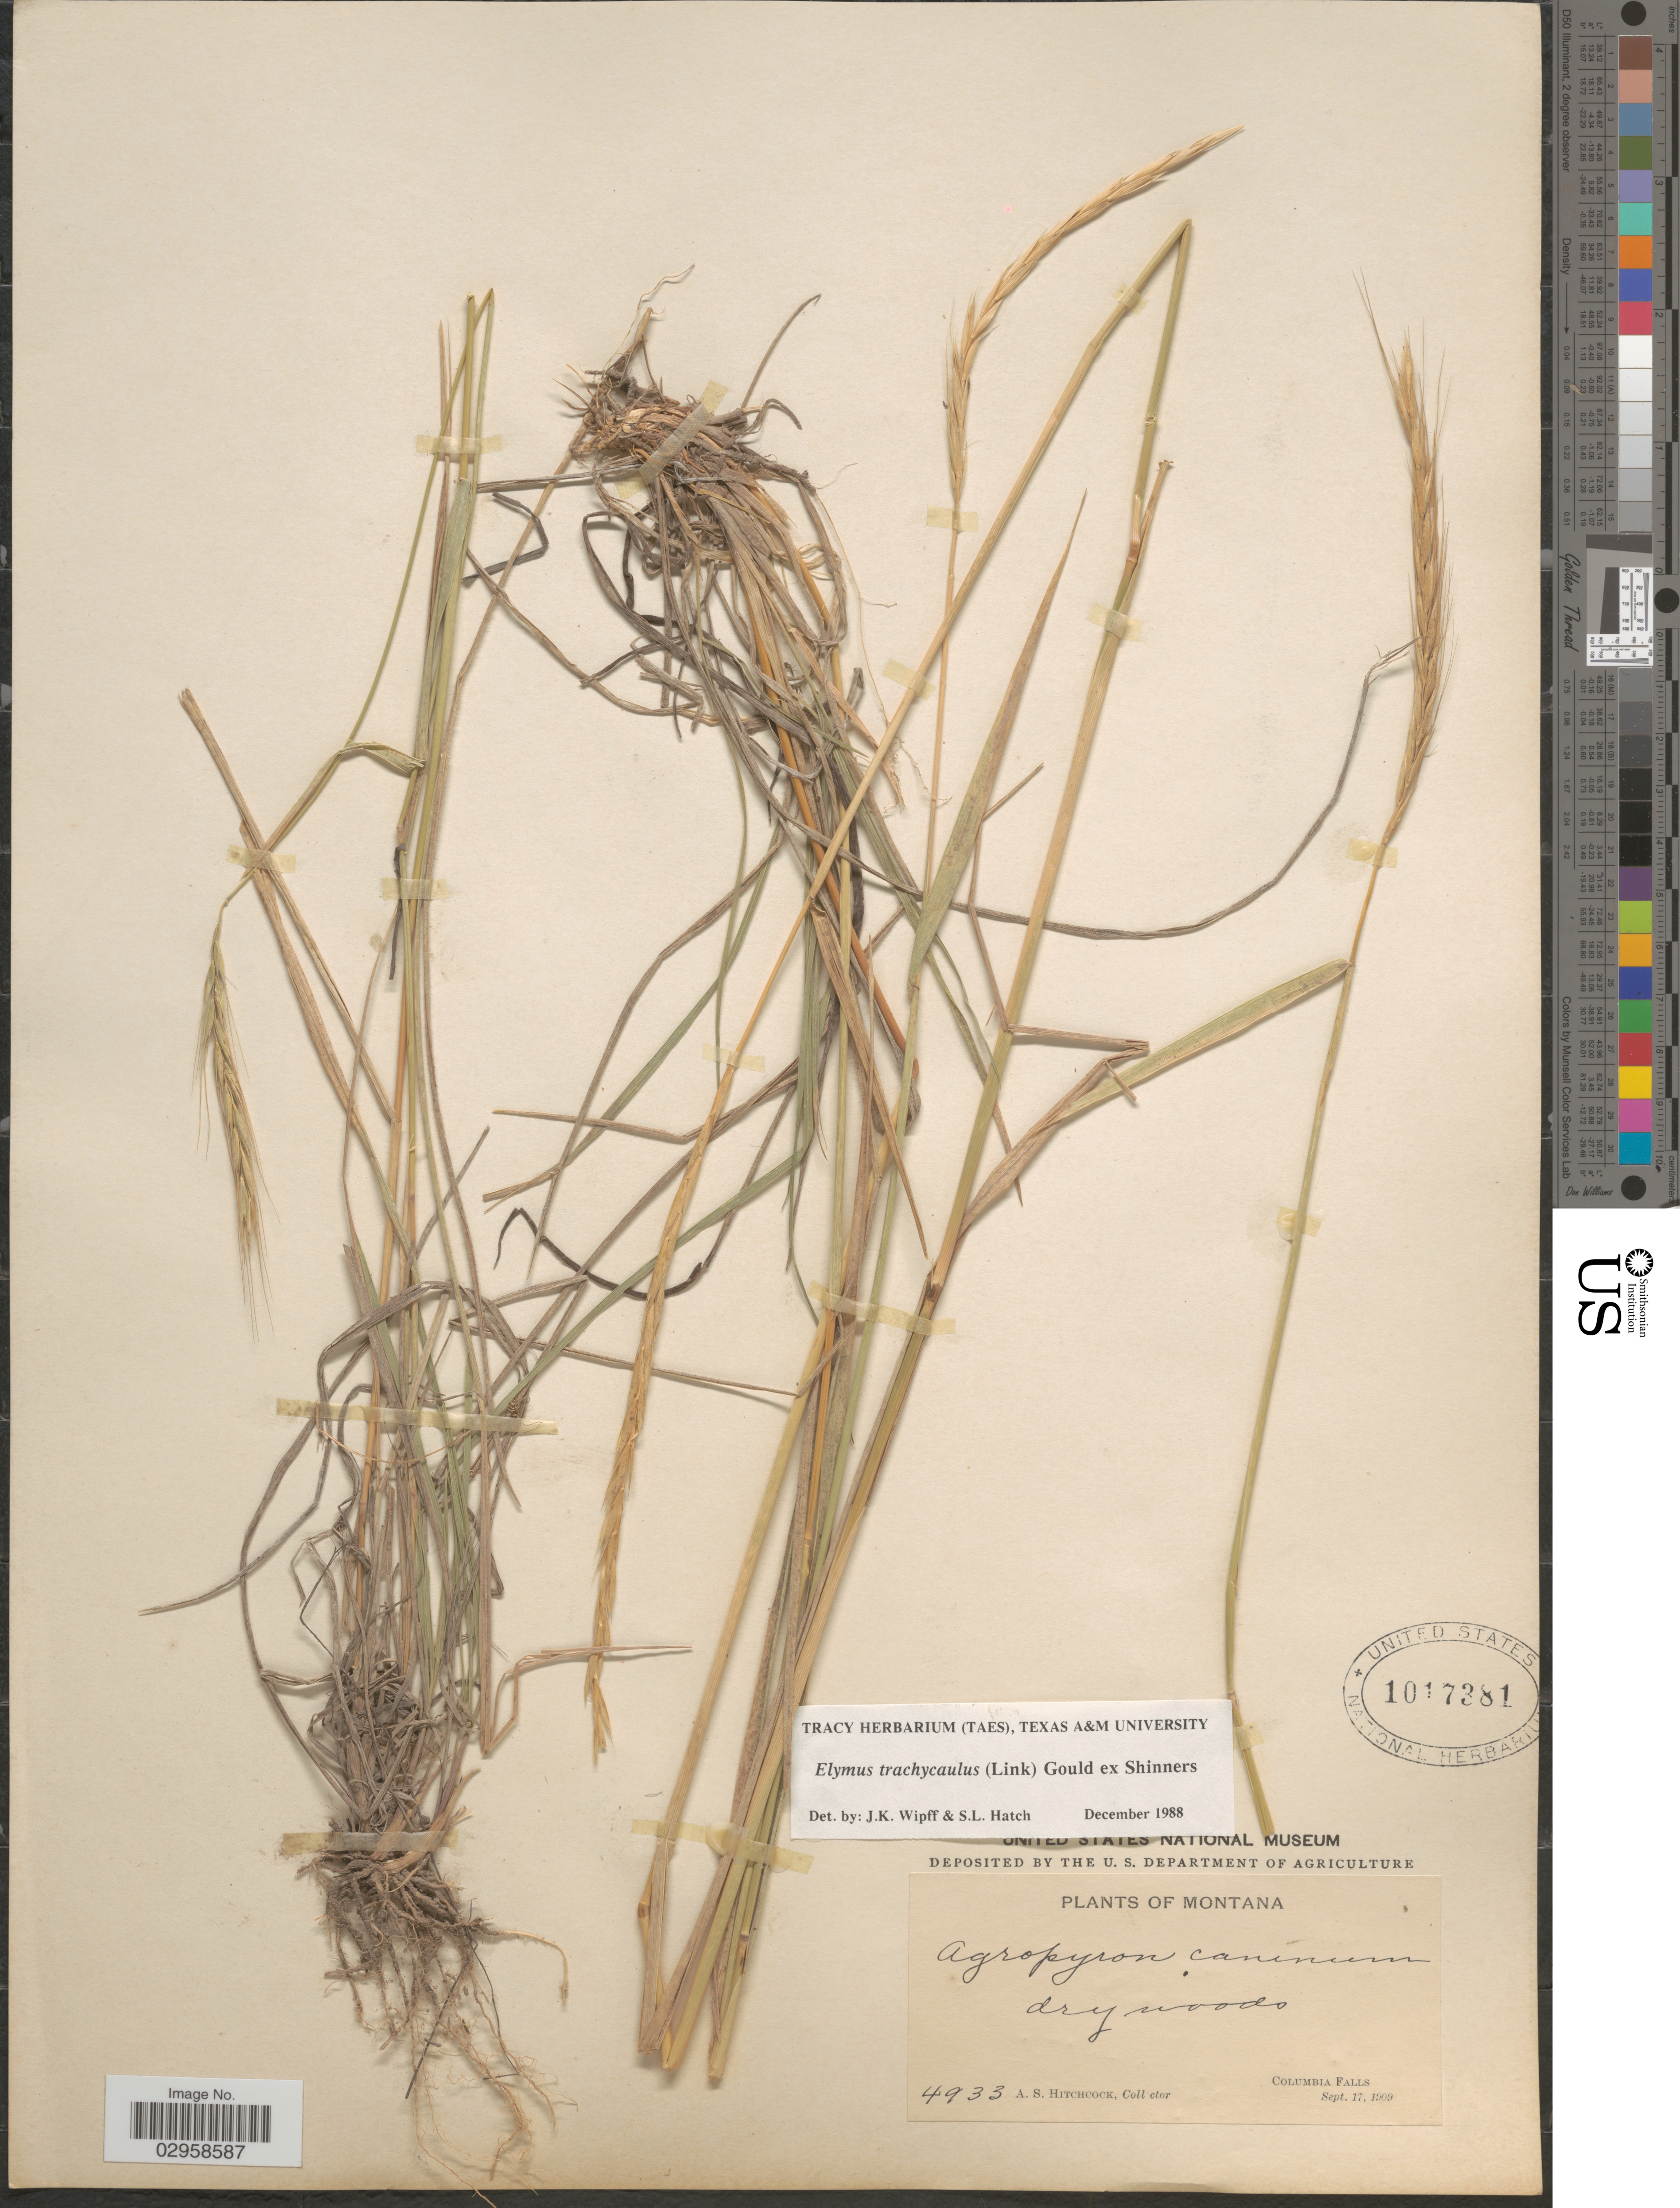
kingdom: Plantae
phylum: Tracheophyta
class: Liliopsida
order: Poales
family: Poaceae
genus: Elymus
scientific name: Elymus trachycaulus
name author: (Link) Gould ex Shinners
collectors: A. S. Hitchcock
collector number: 4933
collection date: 1909-09-17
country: United States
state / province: Montana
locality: Columbia Falls.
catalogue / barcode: US 1017381